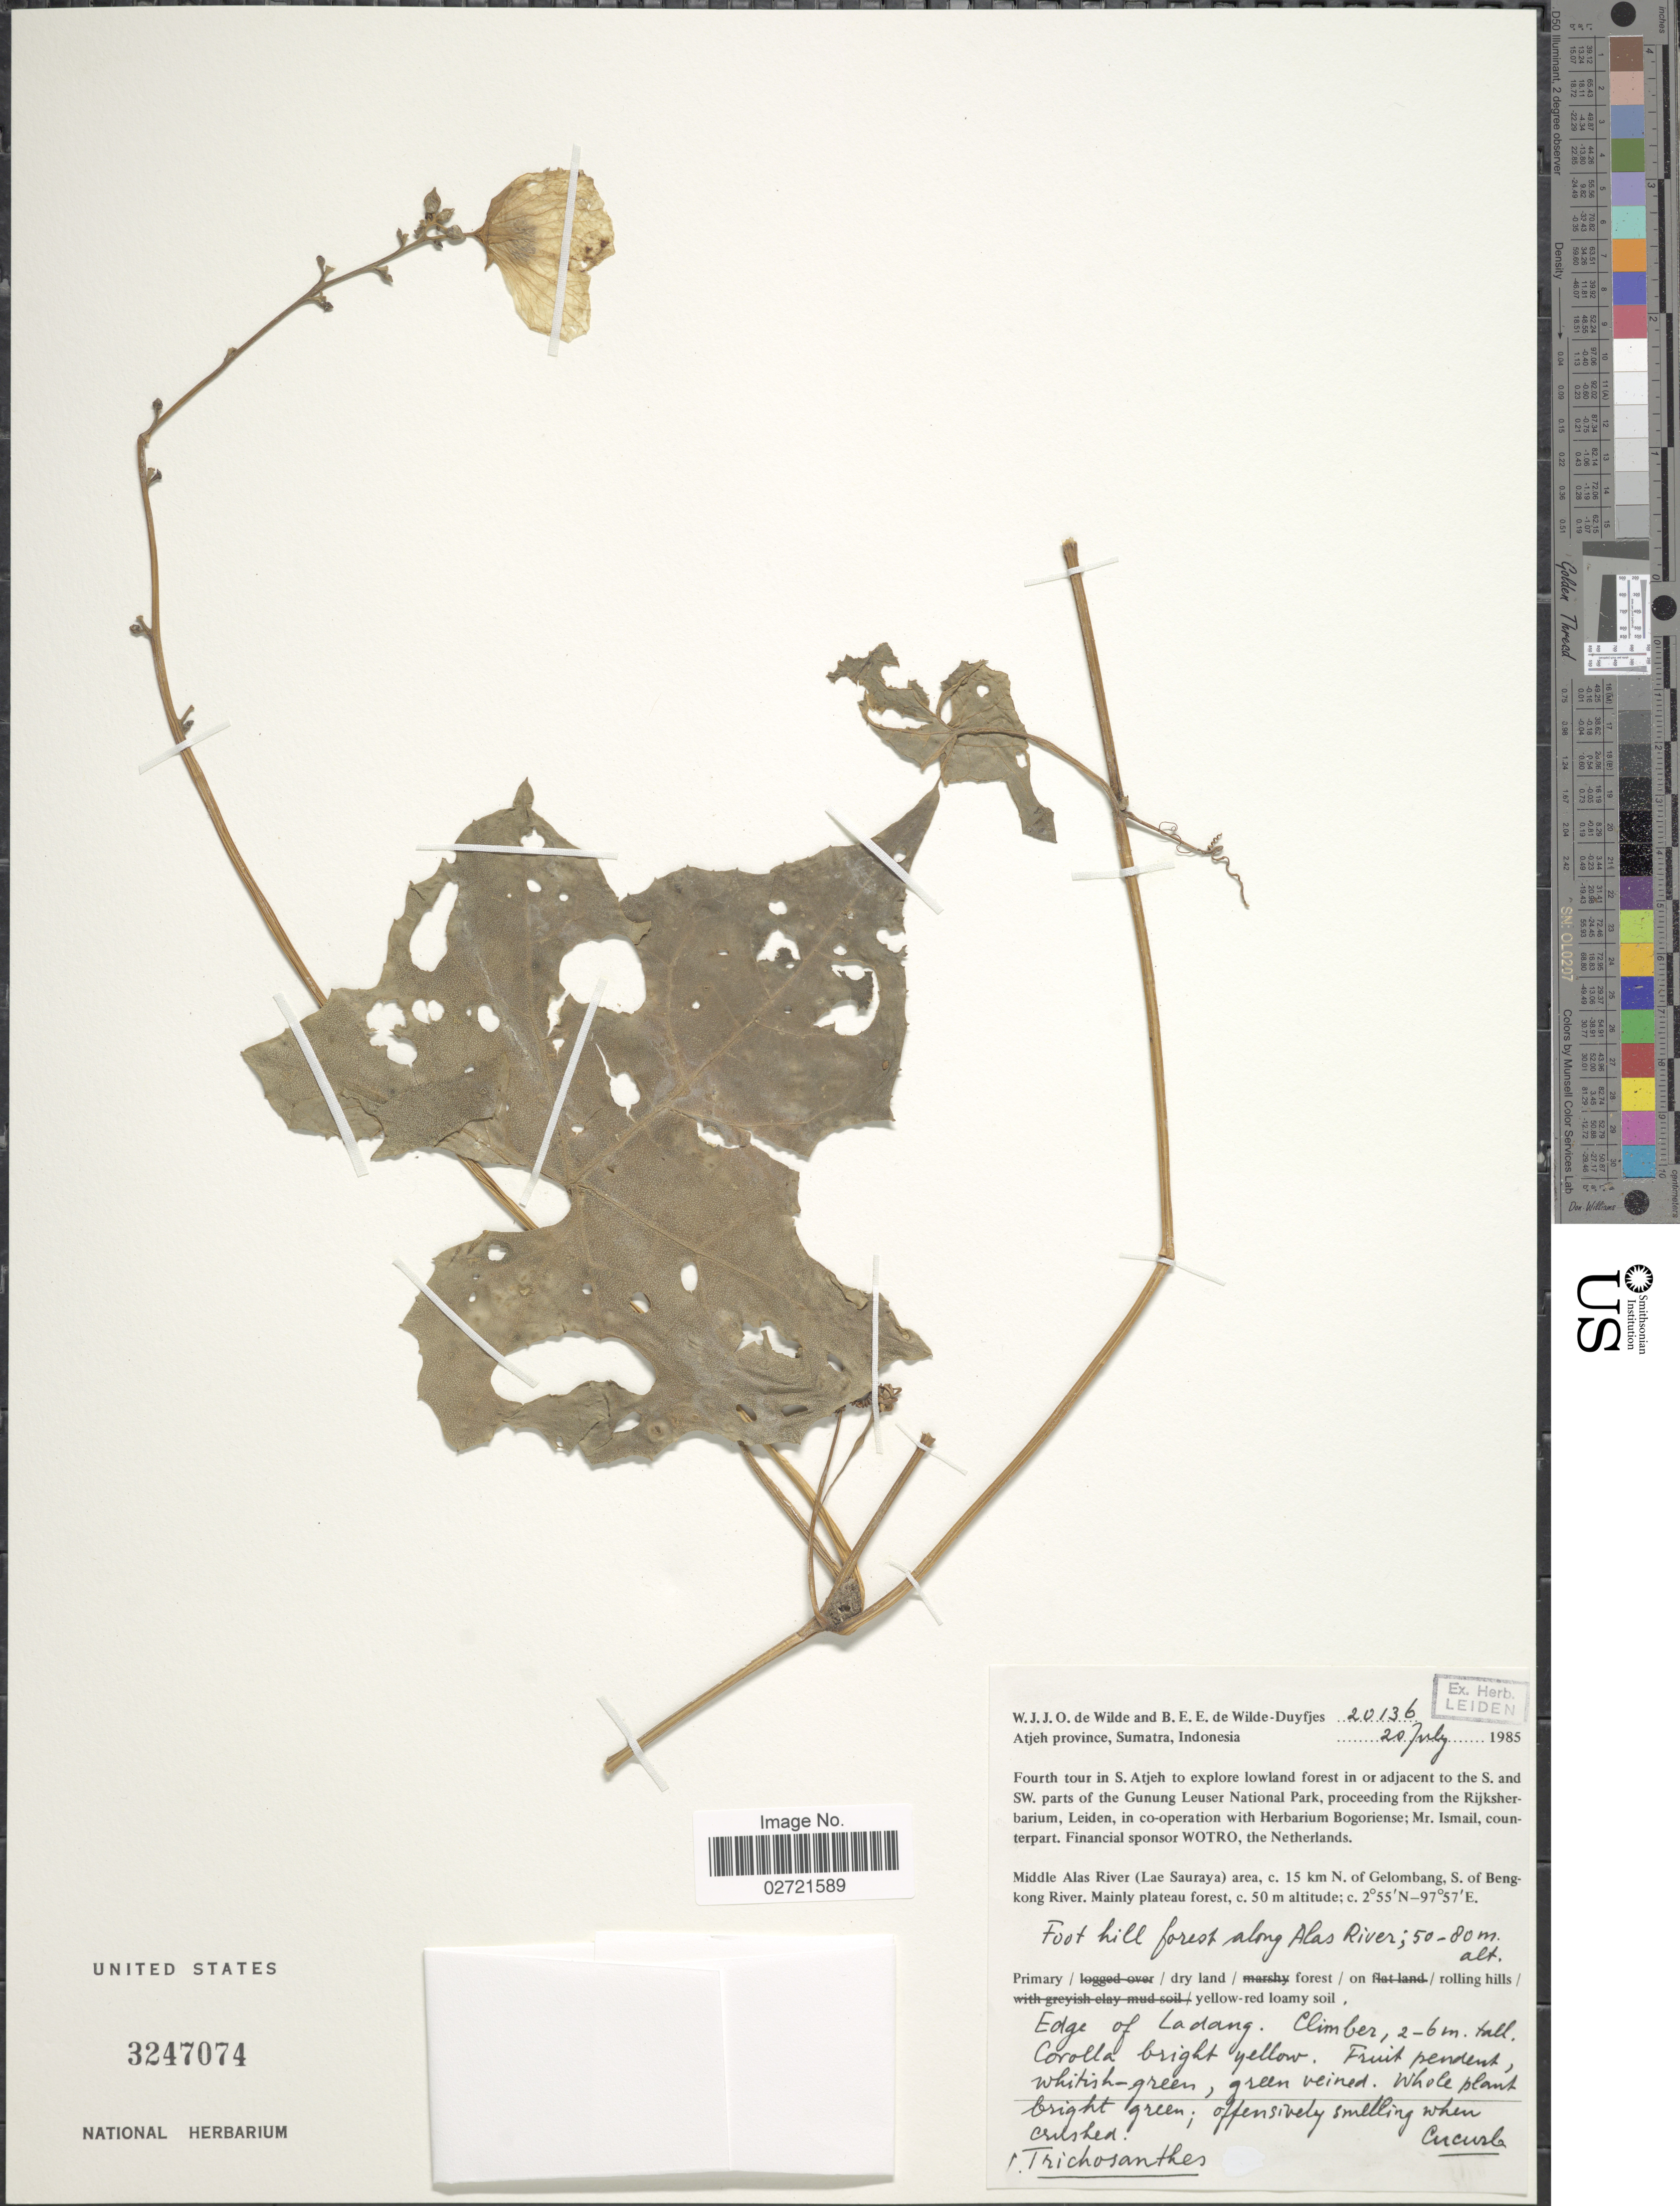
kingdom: Plantae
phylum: Tracheophyta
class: Magnoliopsida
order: Cucurbitales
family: Cucurbitaceae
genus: Trichosanthes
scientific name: Trichosanthes sp.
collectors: W. J. de Wilde & B. E. de Wilde-Duyfjes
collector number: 20136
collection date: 1985-07-20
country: Indonesia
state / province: Sumatra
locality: Atjeh Province, Sumatra, Indonesia, Middle Alas River (Lae Sauraya) area, c. 15 km N. Gelombang, S. of Bengkong River. Foot hill forest along Alas River.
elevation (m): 50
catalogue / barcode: US 3247074